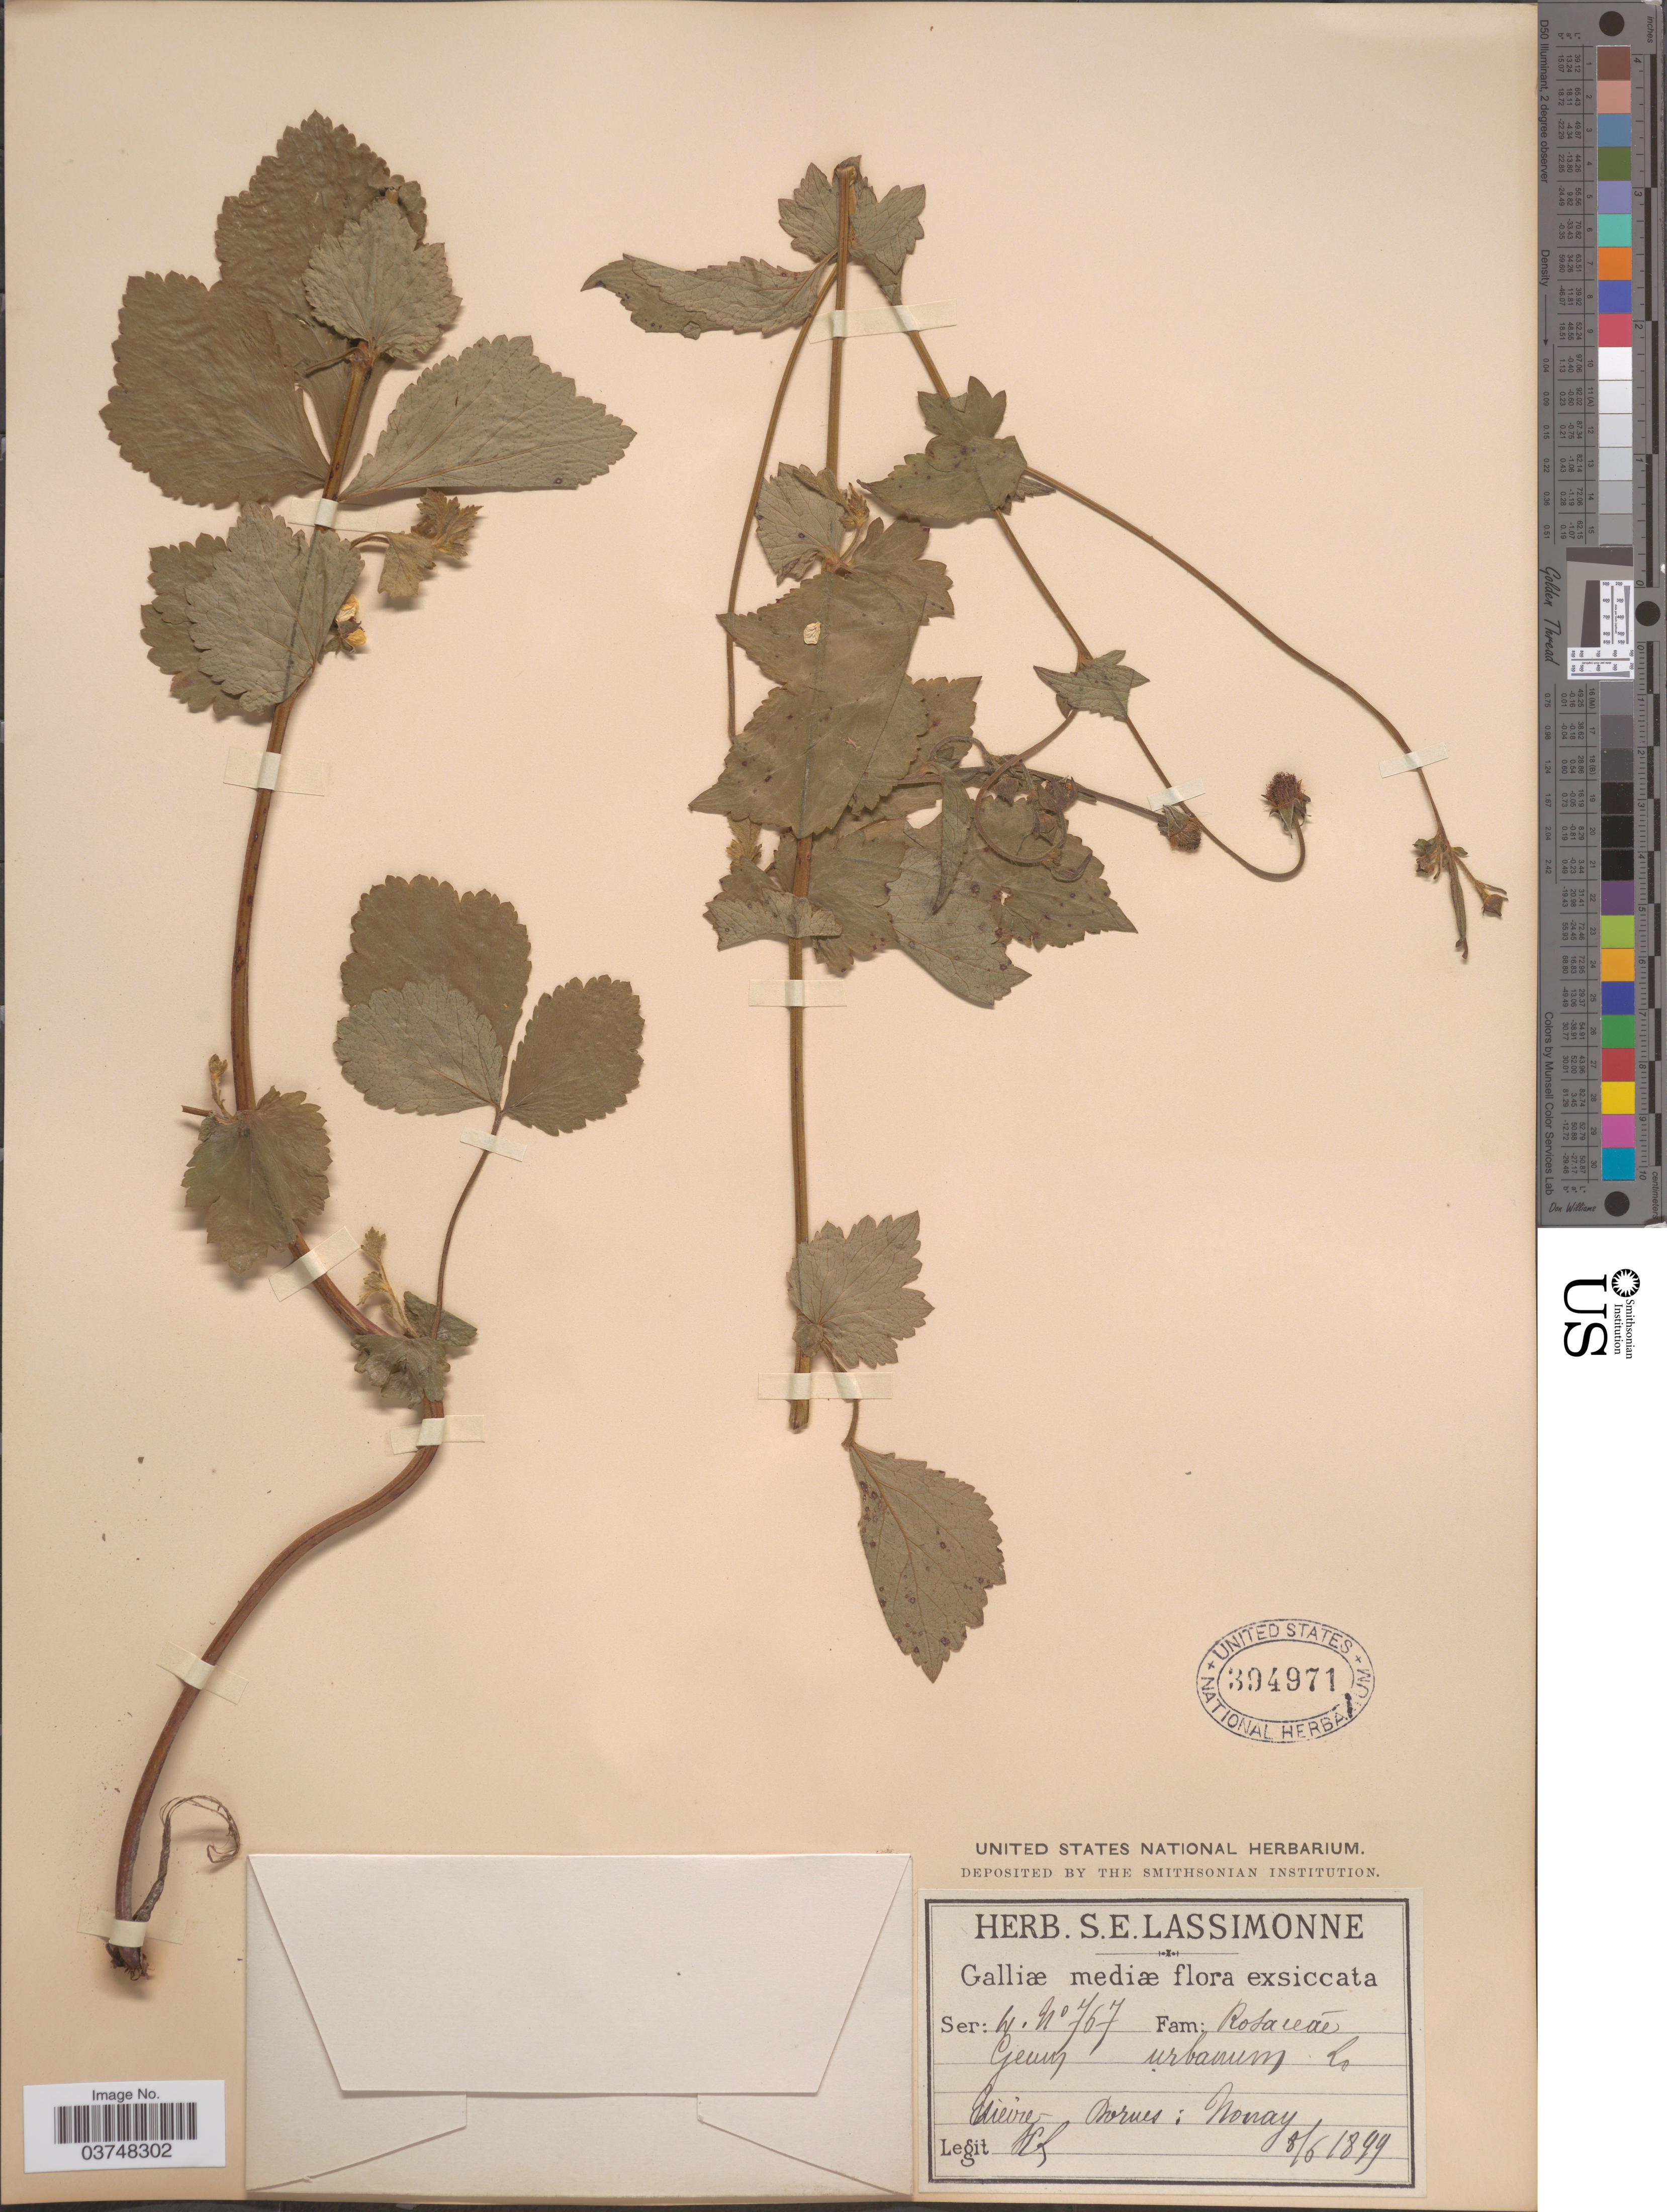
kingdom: Plantae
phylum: Tracheophyta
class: Magnoliopsida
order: Rosales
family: Rosaceae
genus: Geum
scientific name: Geum urbanum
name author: L.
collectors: S. Lassimonne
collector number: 767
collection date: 1899-06-08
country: France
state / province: Bourgogne-Franche-Comté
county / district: Nièvre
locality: Galliæ mediæ. Nievre Dornes: Nonay.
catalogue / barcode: US 394971